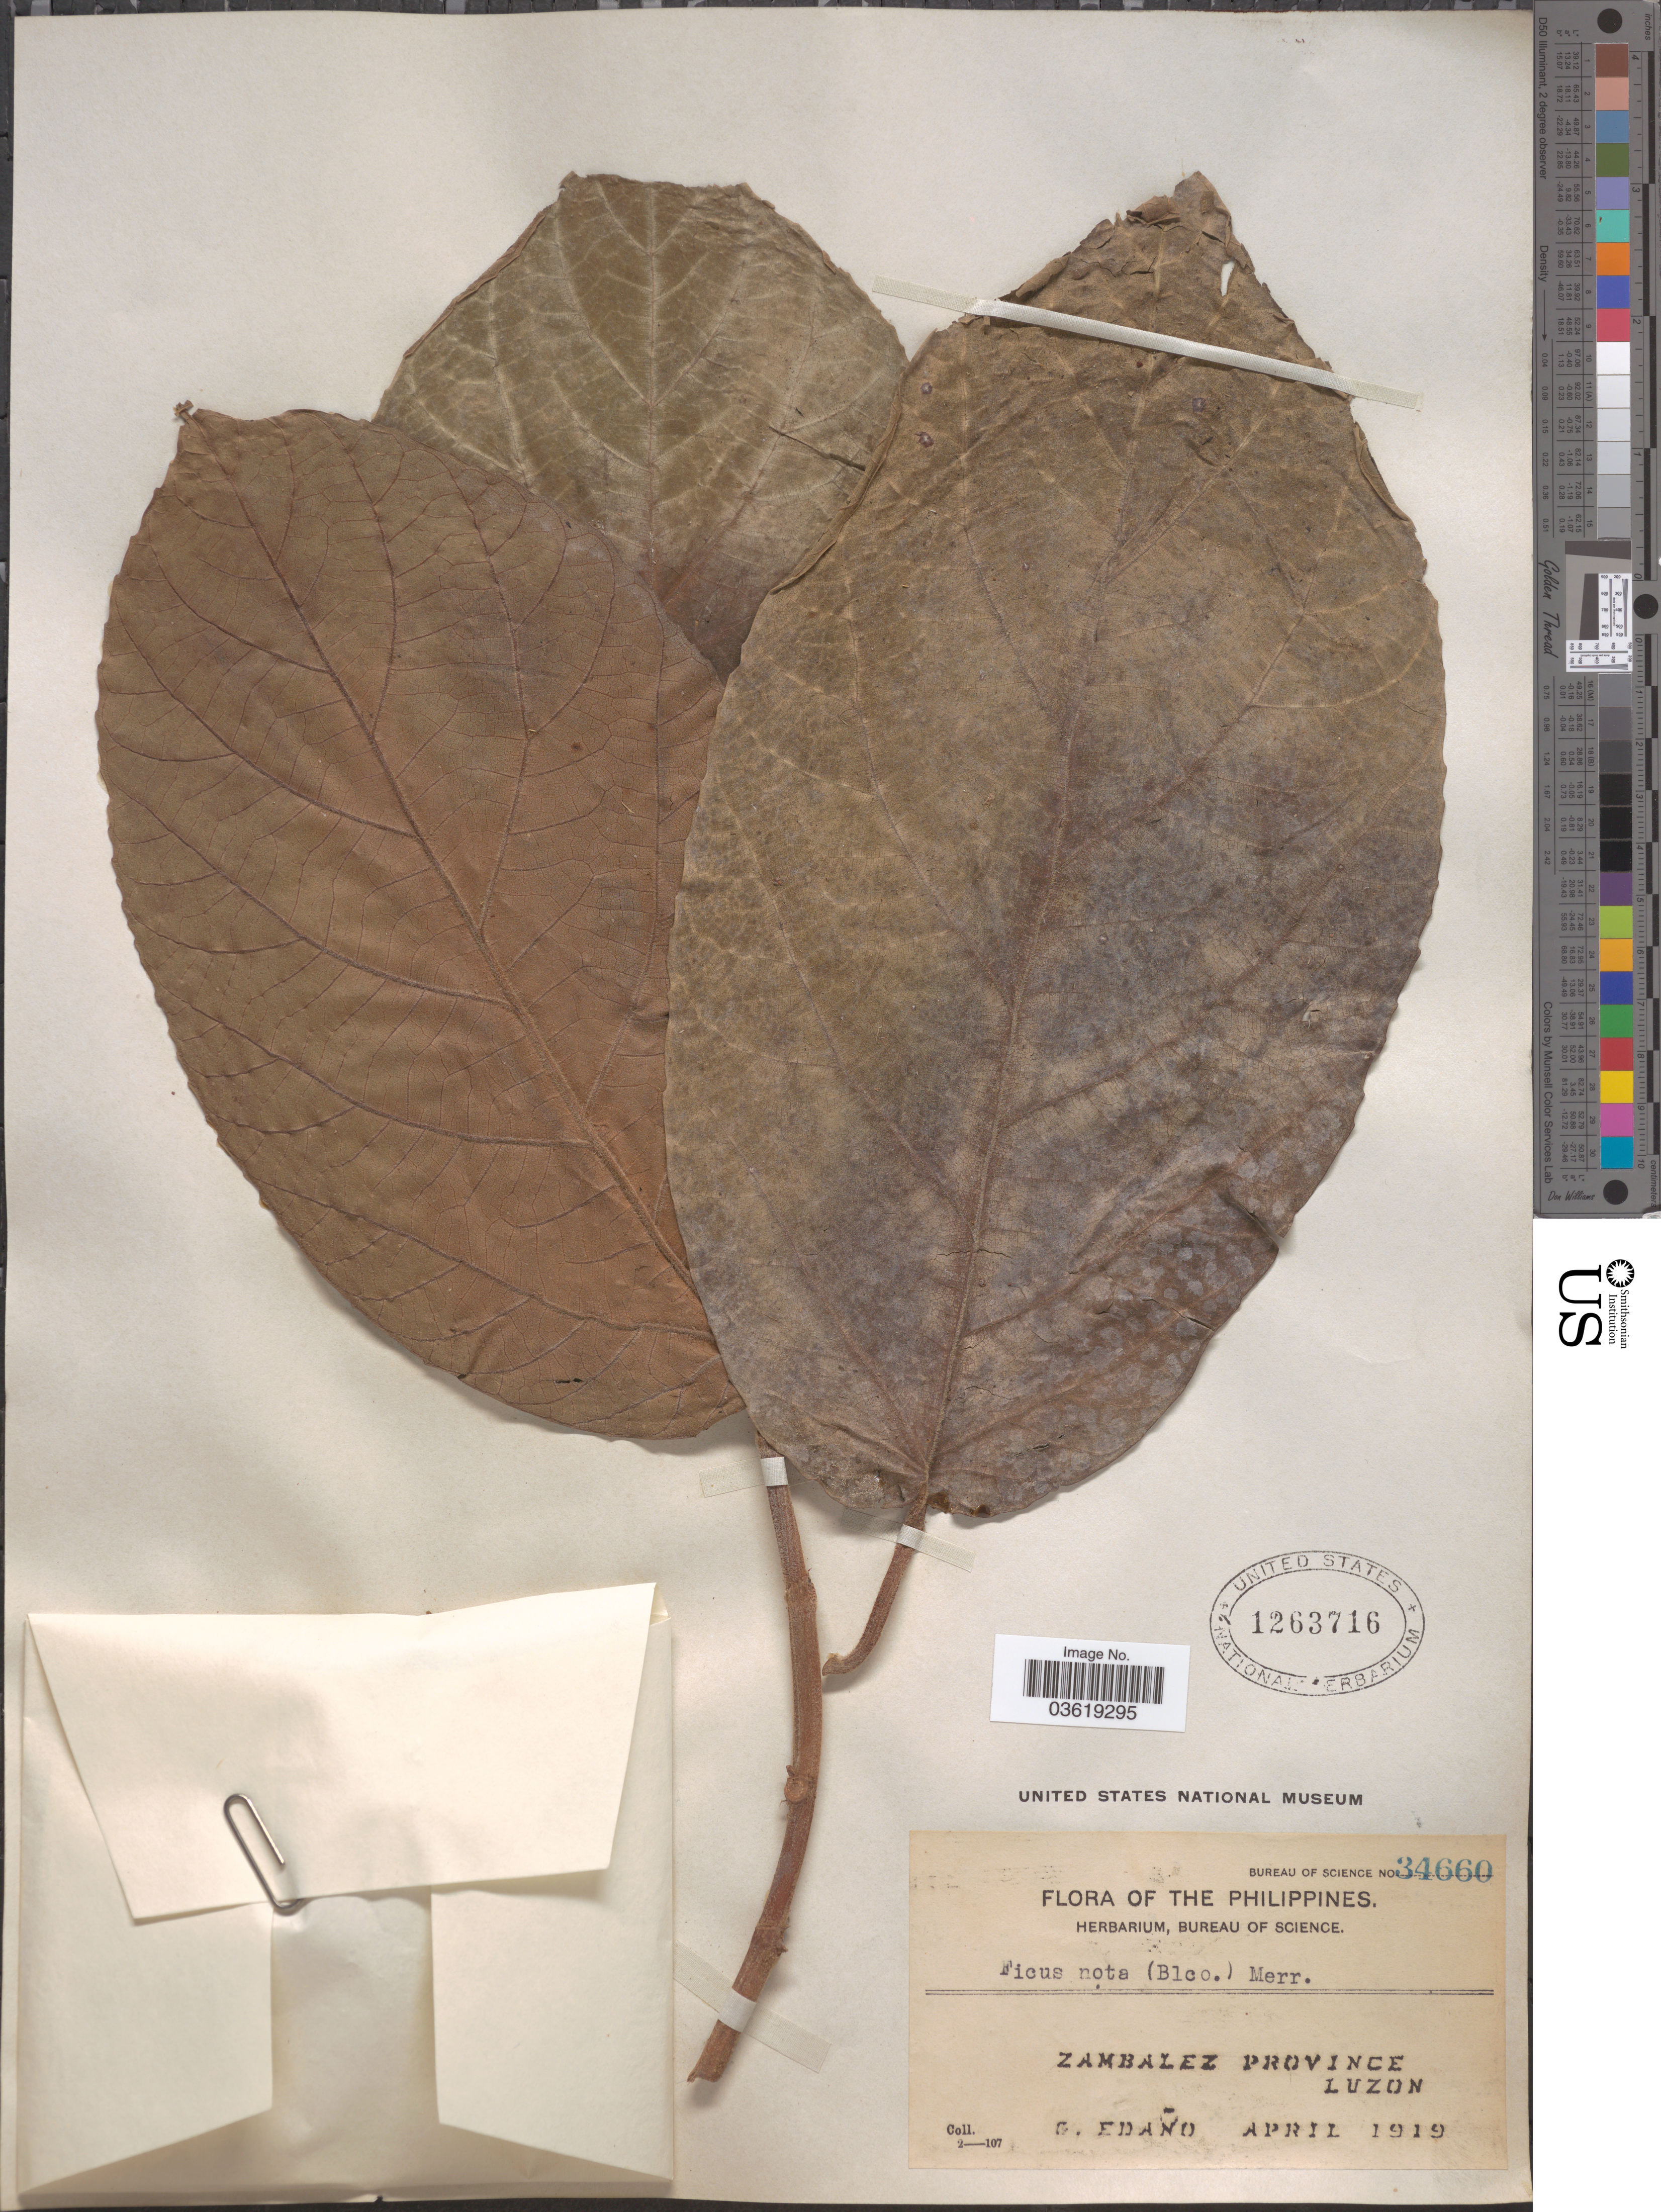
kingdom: Plantae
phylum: Tracheophyta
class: Magnoliopsida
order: Rosales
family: Moraceae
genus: Ficus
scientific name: Ficus nota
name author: (C.E. Blanco) Merr.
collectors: G. Edaño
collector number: Bureau of Science 34660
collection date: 1919-04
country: Philippines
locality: Zambales Province, Luzon.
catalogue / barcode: US 1263716